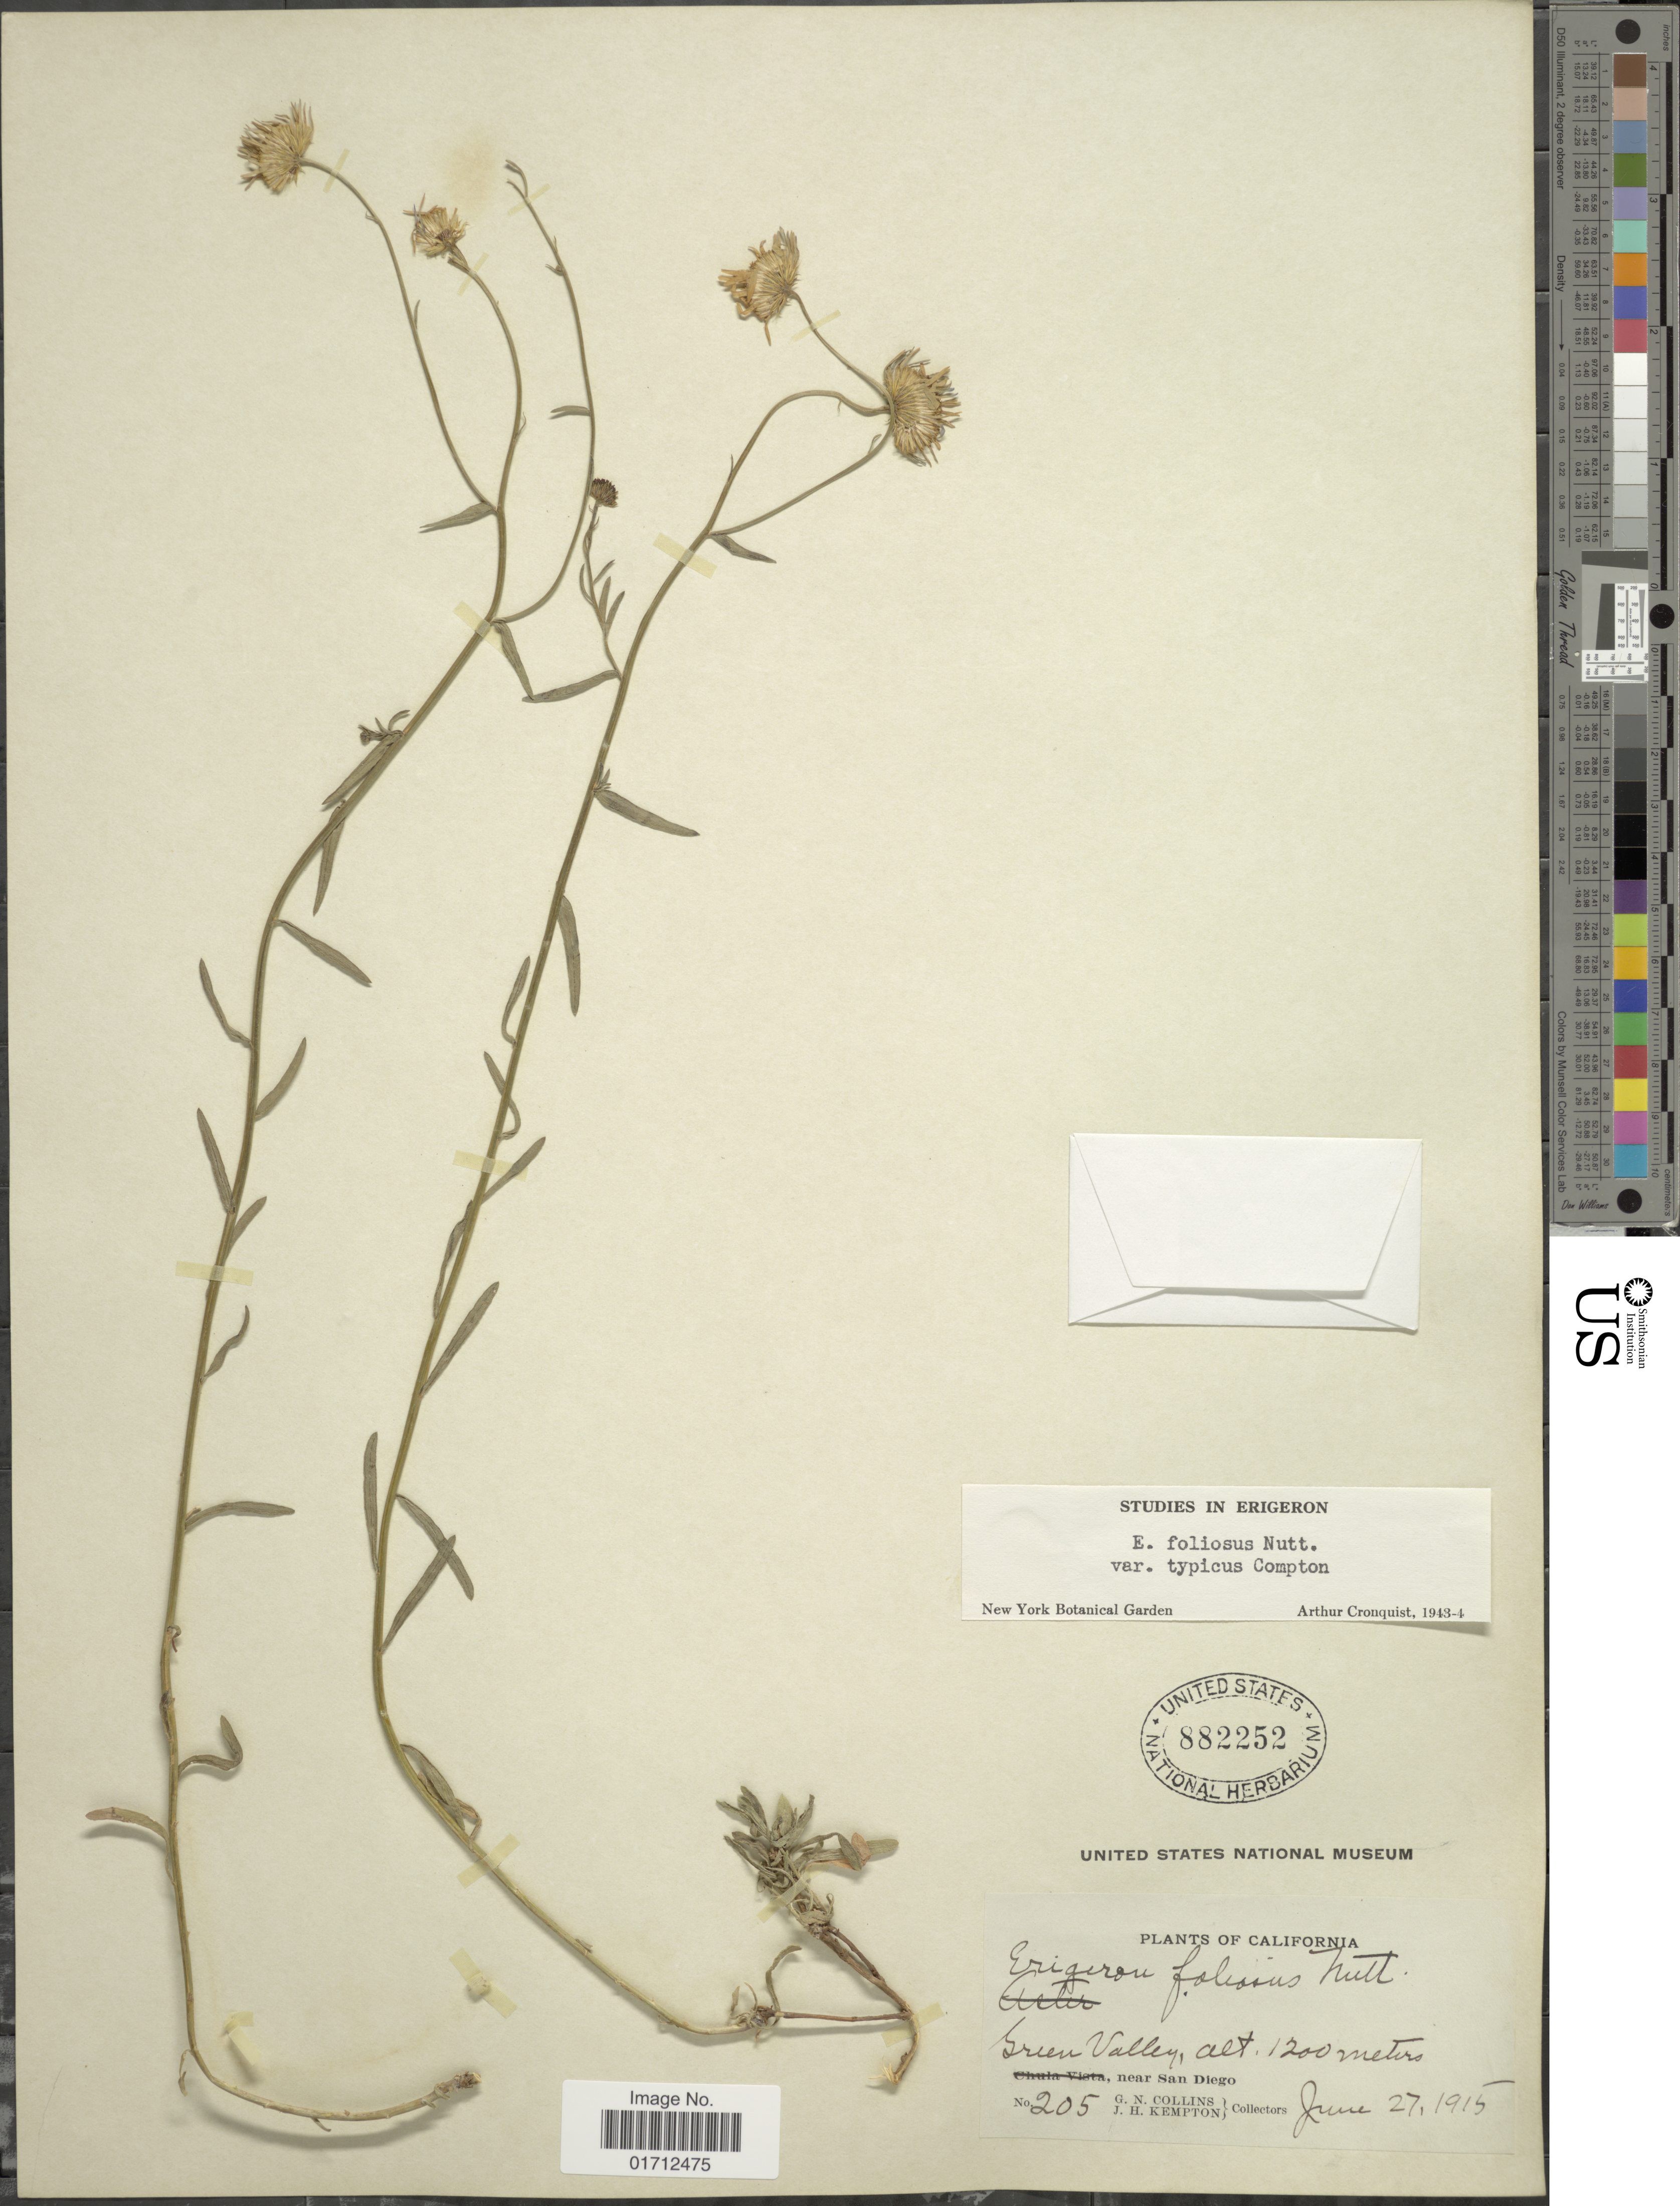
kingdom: Plantae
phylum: Tracheophyta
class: Magnoliopsida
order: Asterales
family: Asteraceae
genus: Erigeron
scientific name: Erigeron foliosus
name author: Nutt.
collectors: G. Collins & J. H. Kempton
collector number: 205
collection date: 1915-06-27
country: United States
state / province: California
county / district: San Diego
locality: Green Valley, near San Diego.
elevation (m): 1200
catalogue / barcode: US 882252